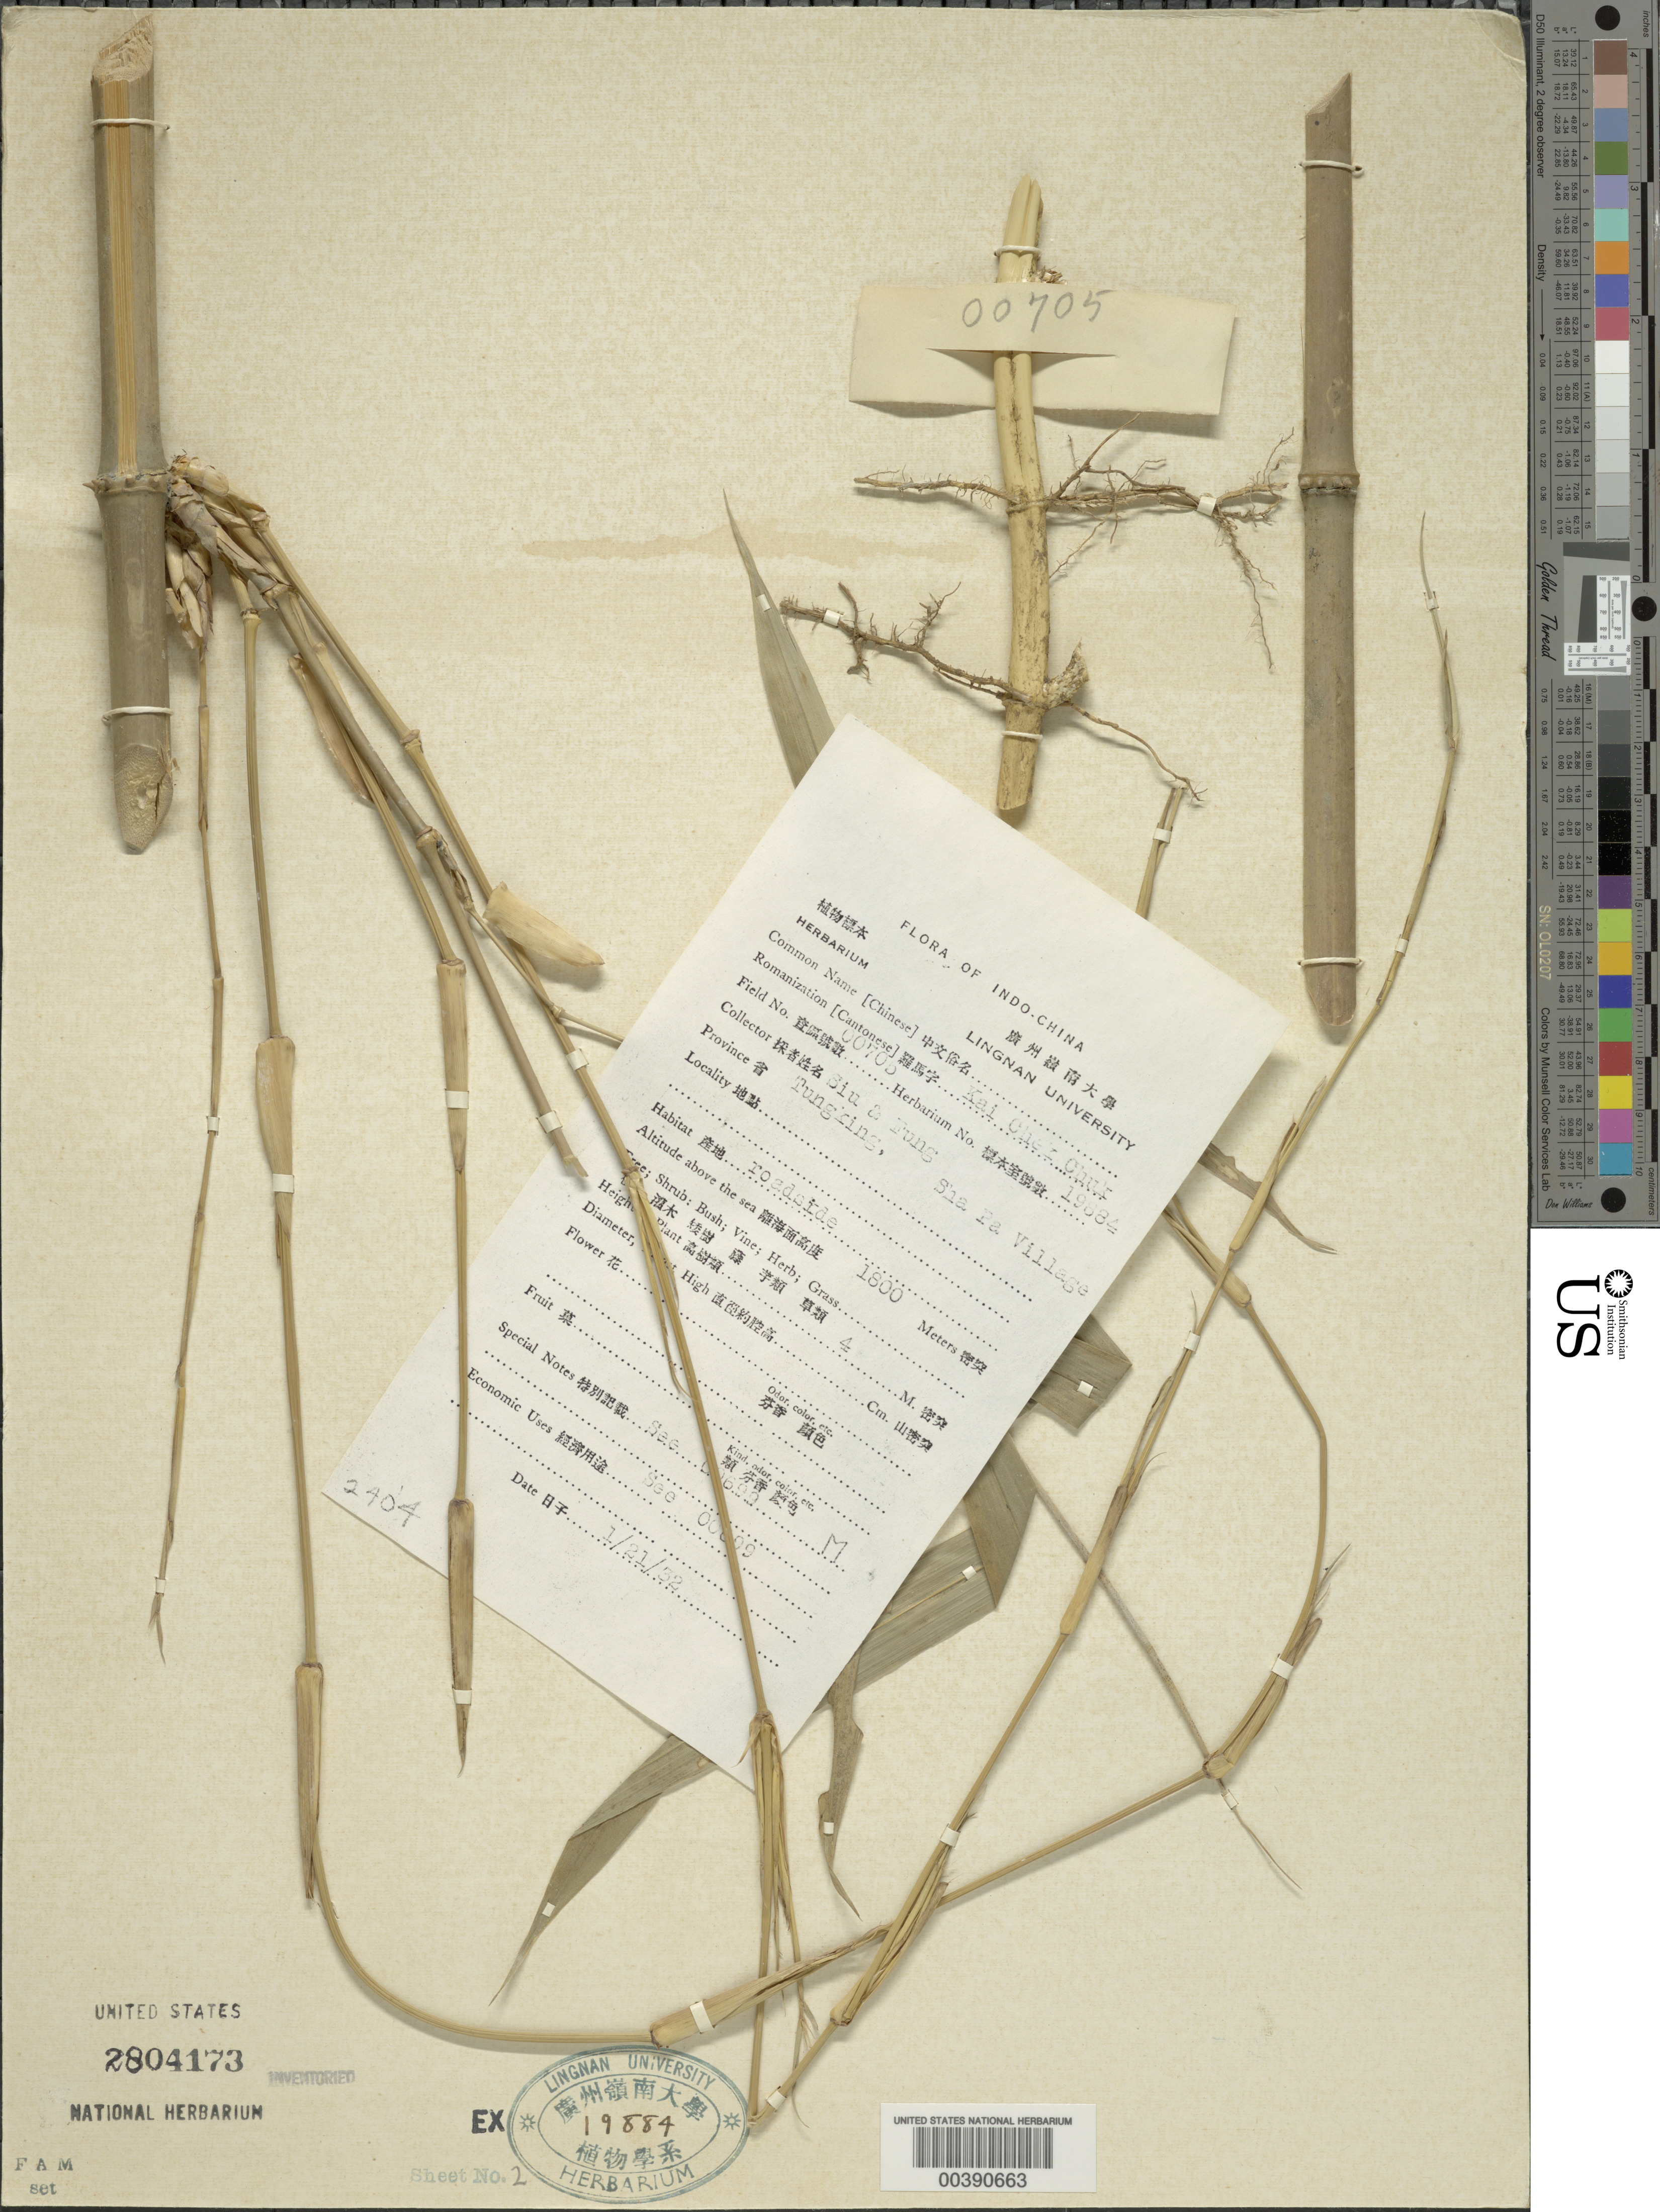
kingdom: Plantae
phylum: Tracheophyta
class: Liliopsida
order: Poales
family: Poaceae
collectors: F. A. McClure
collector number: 705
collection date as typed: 21 Jan 1932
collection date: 1932-01-21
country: China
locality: Tungking, sha pa village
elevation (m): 1800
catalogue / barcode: US 2804173